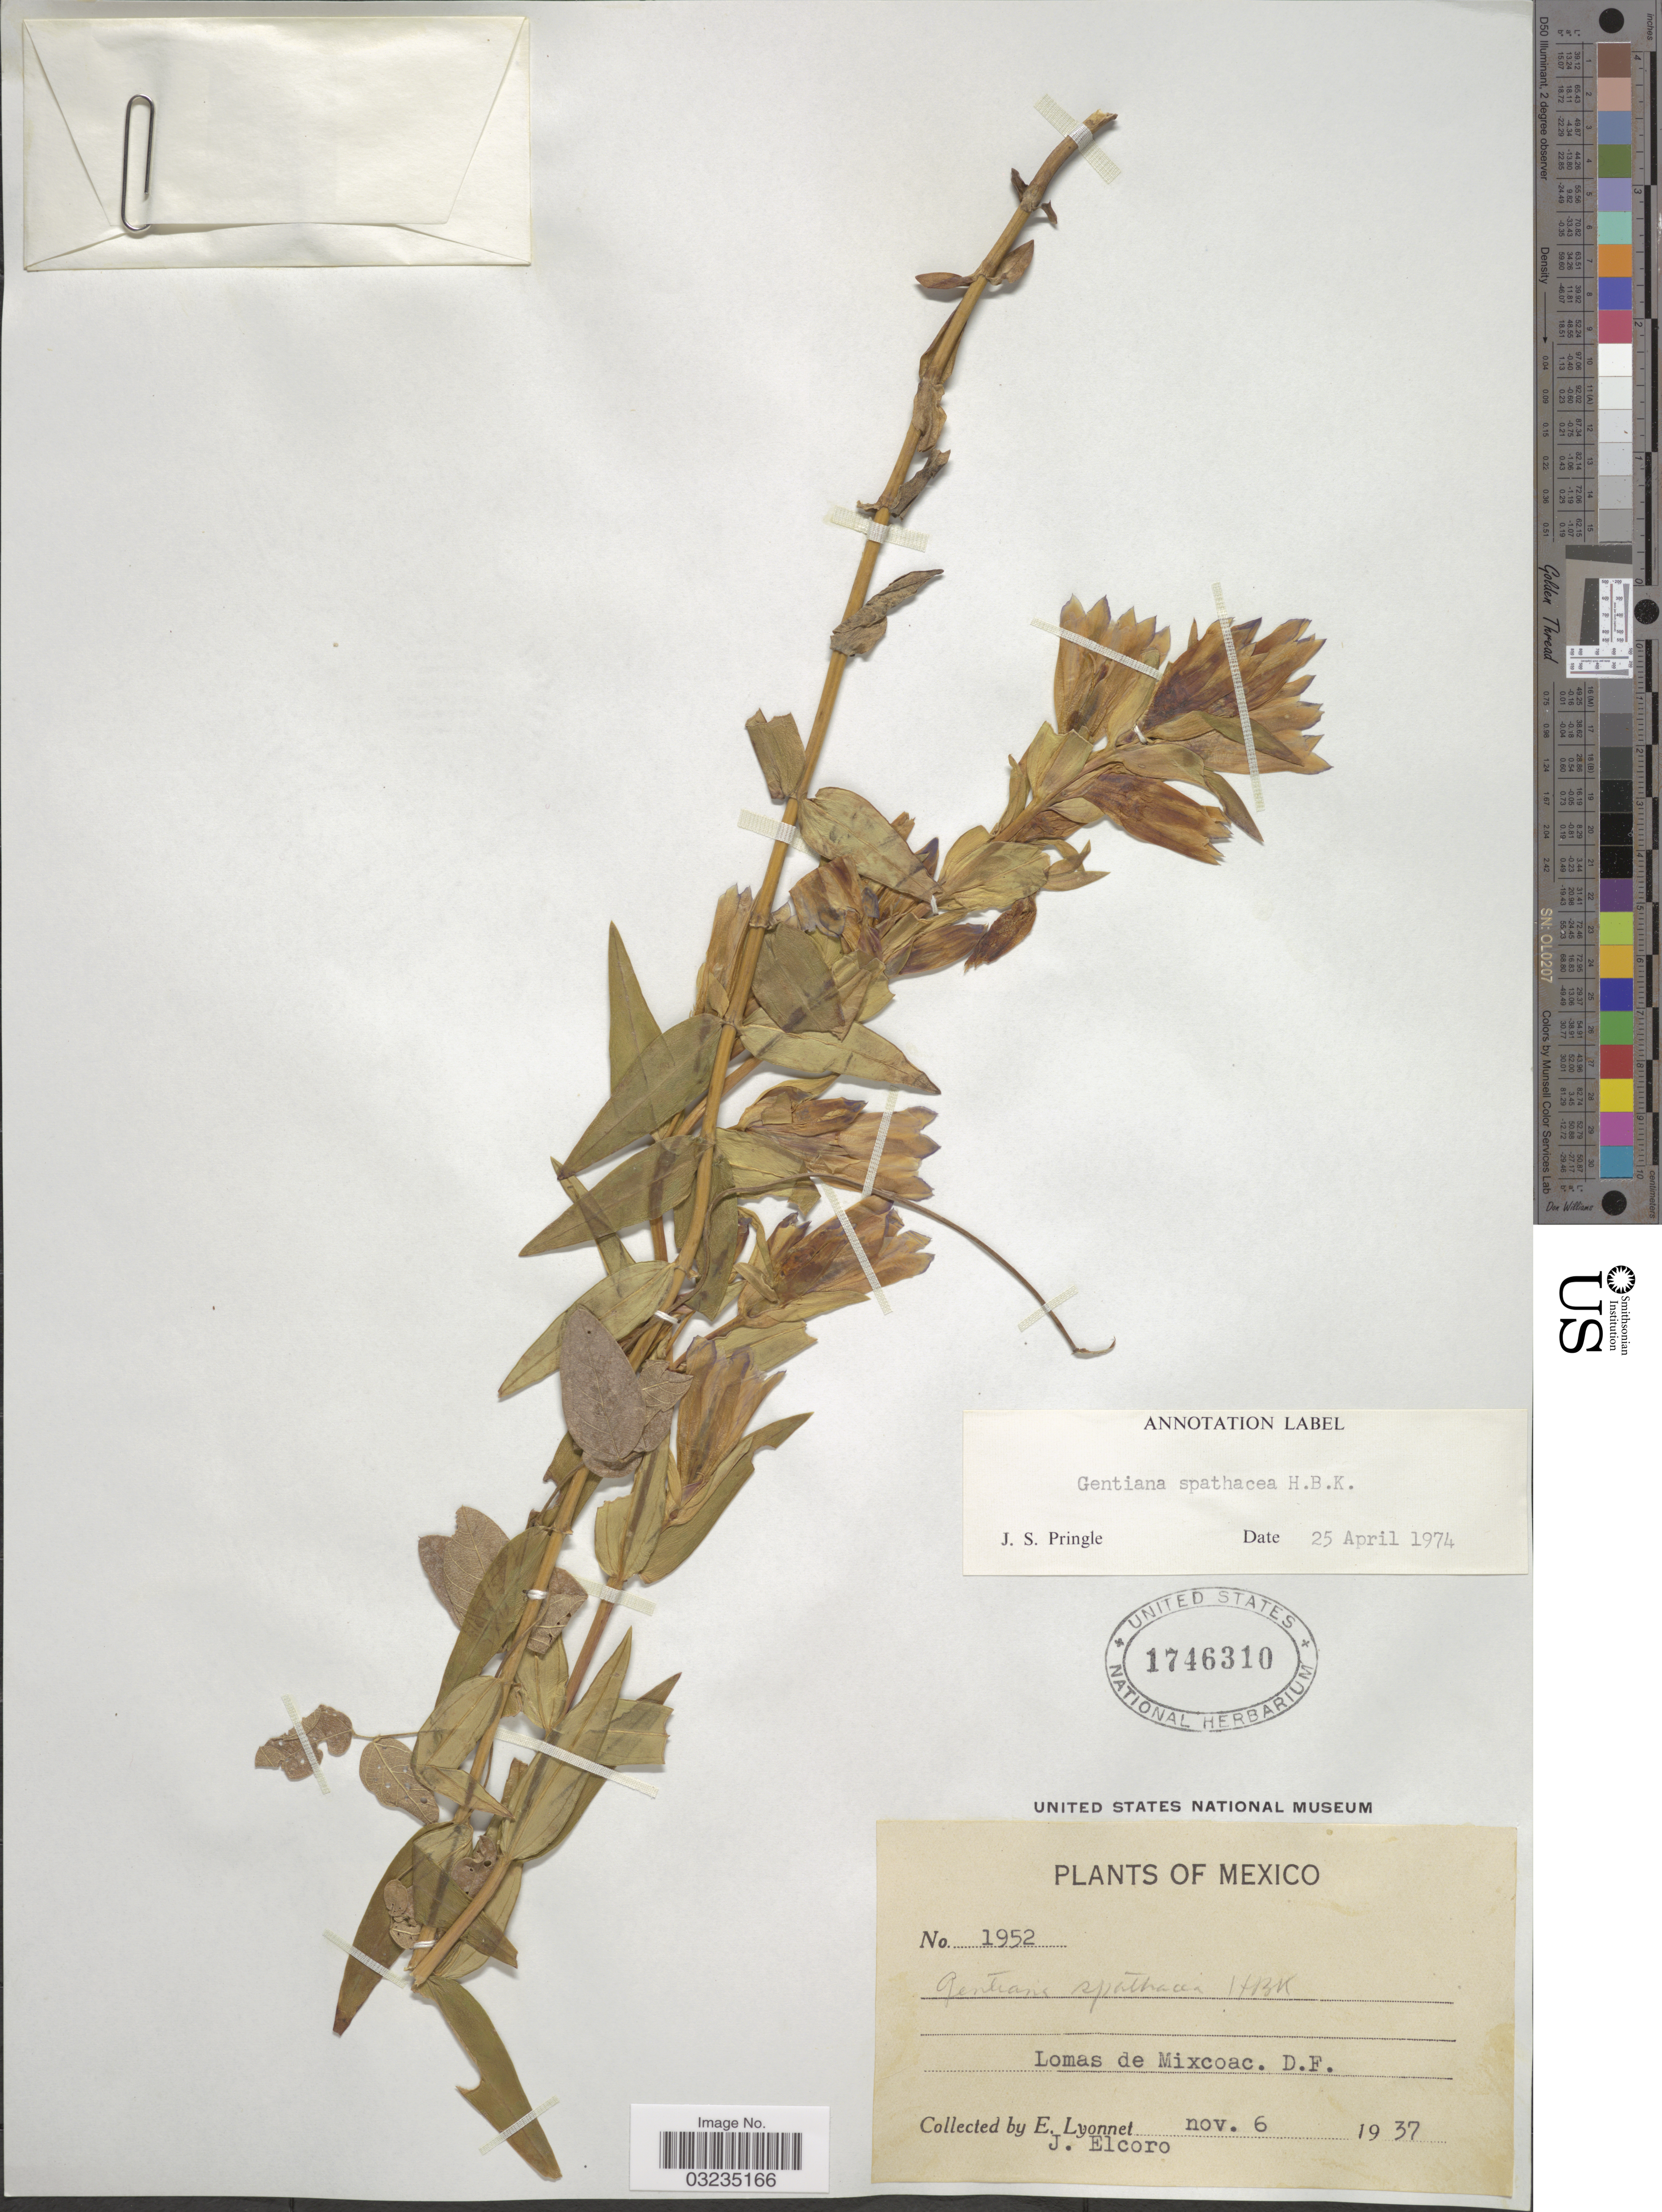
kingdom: Plantae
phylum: Tracheophyta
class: Magnoliopsida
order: Gentianales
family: Gentianaceae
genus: Gentiana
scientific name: Gentiana spathacea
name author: Kunth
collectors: E. Lyonnel & J. Elcoro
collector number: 1952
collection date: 1937-11-06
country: Mexico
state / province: Distrito Federal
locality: Lomas de Mixcoac. D. F.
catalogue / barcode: US 1746310